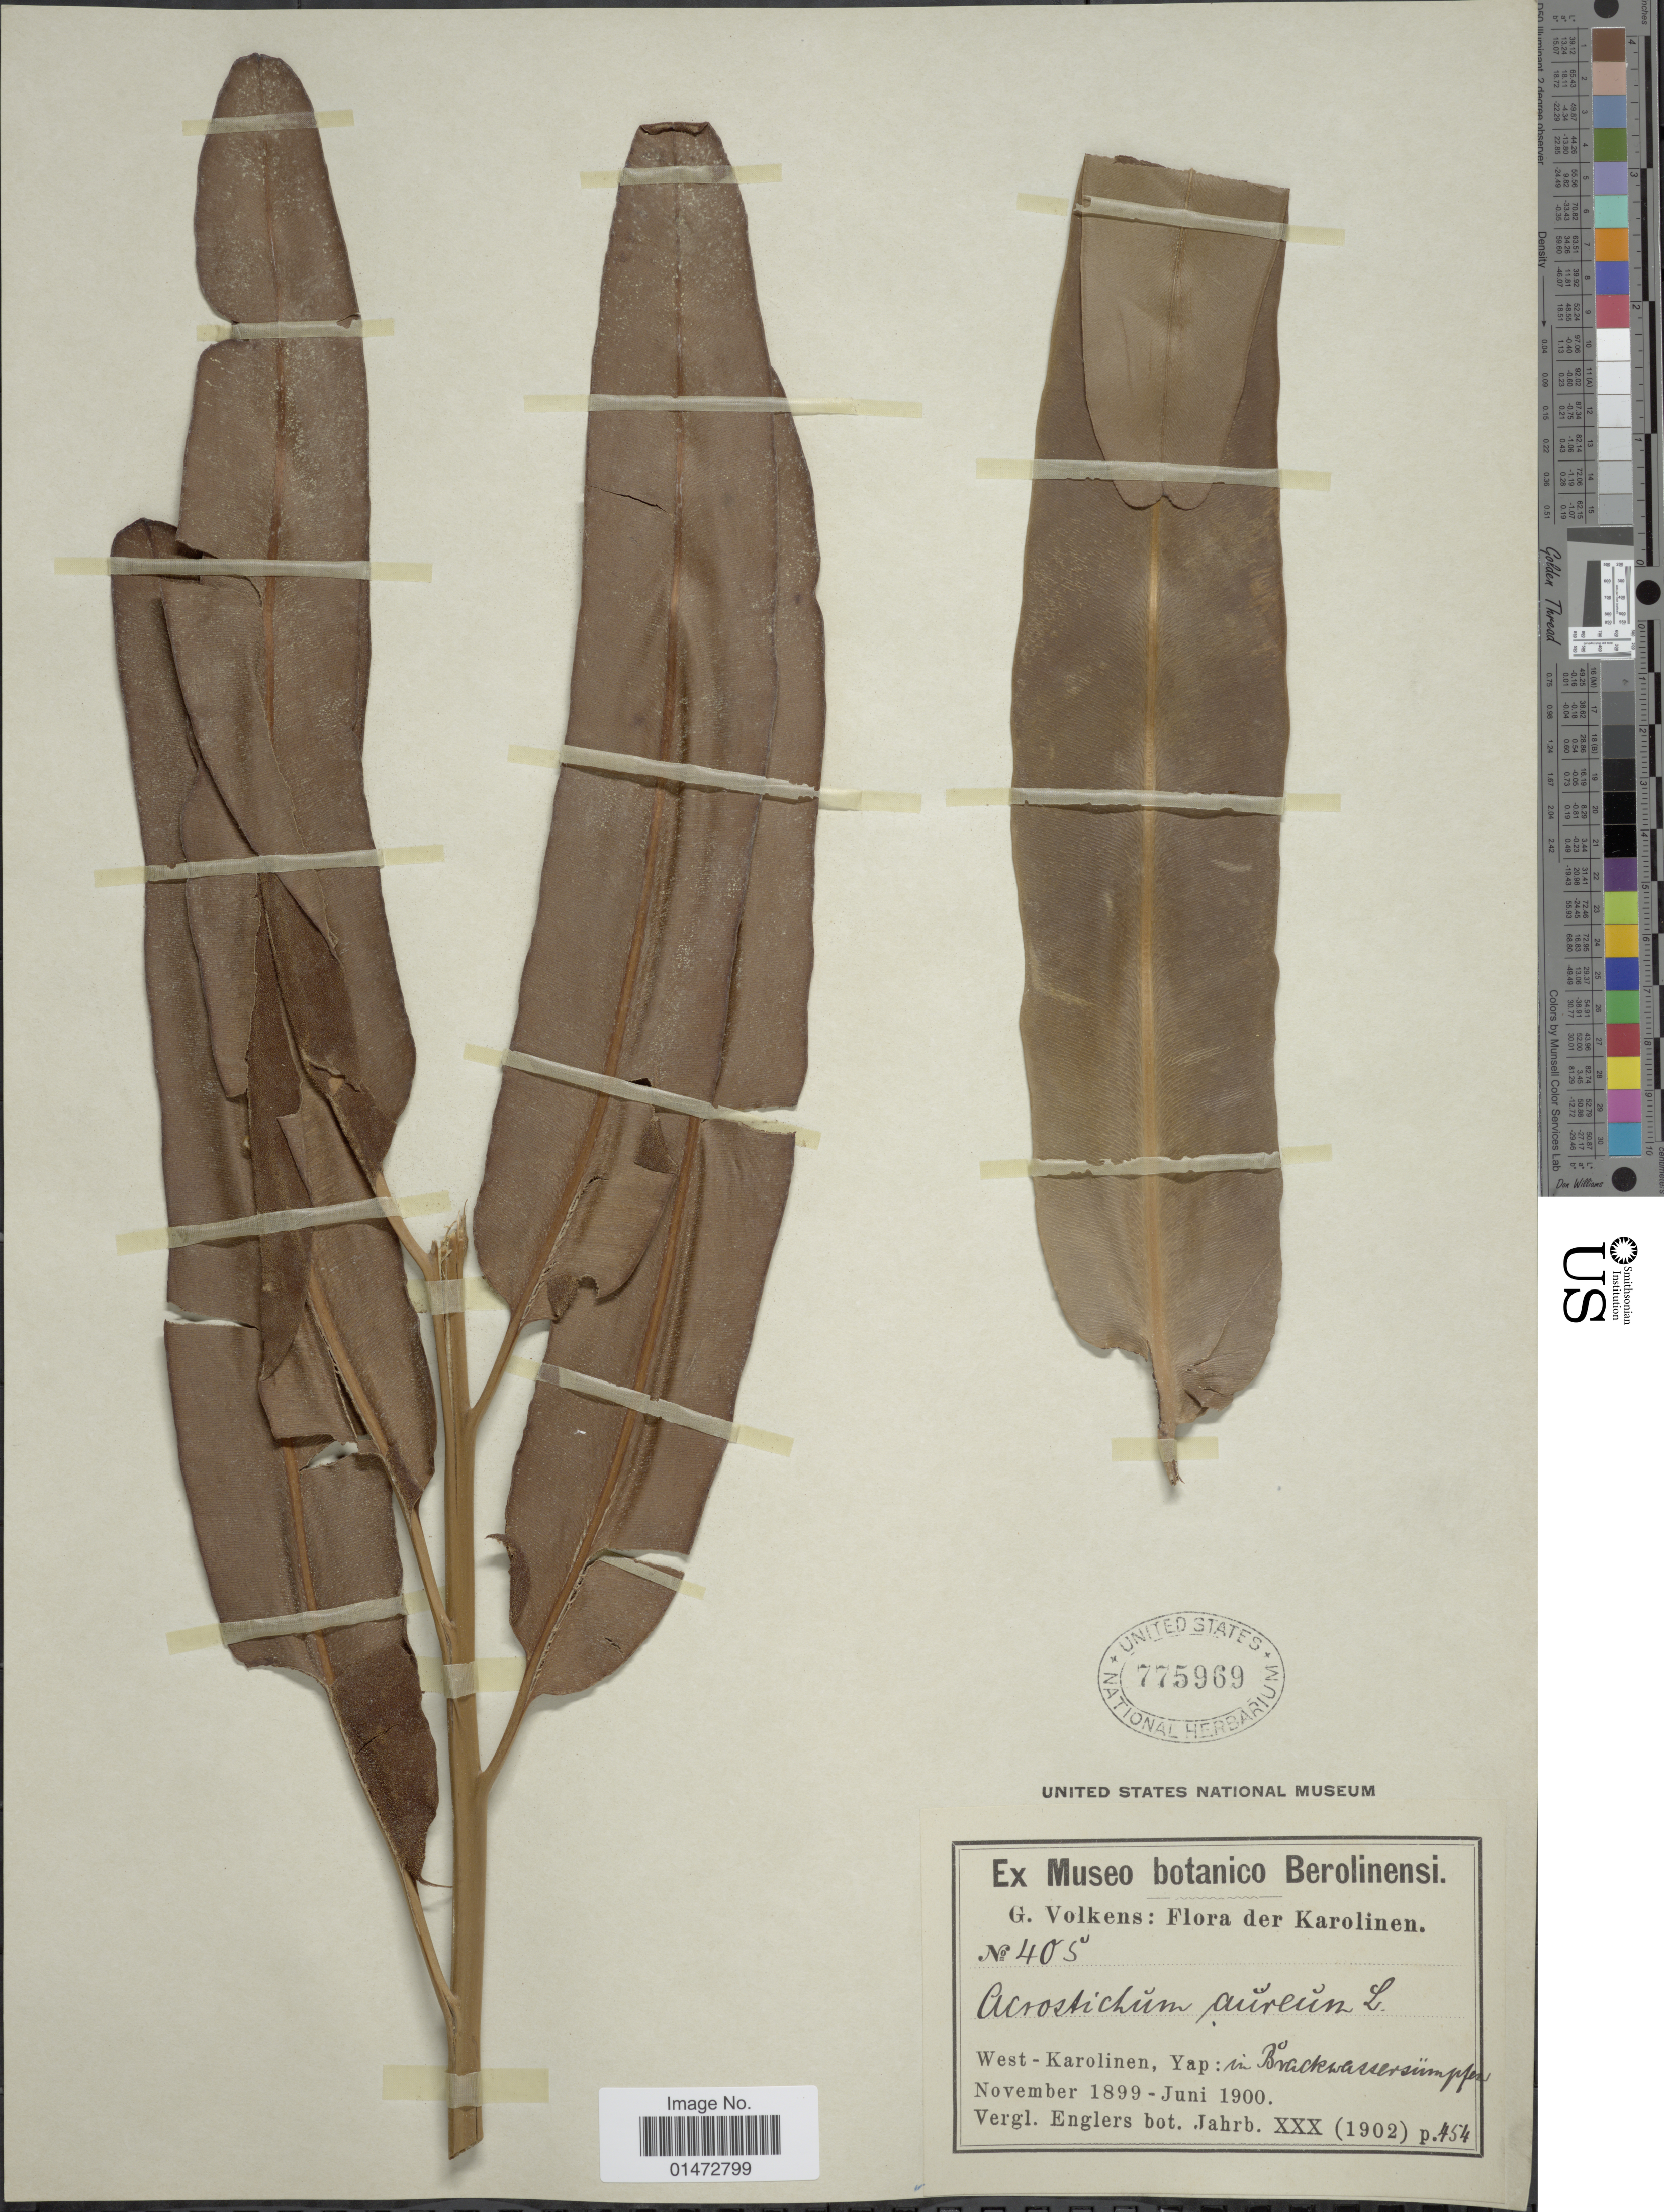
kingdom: Plantae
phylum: Tracheophyta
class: Polypodiopsida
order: Polypodiales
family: Pteridaceae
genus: Acrostichum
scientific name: Acrostichum aureum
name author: L.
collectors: G. Volkens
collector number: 405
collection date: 1899-11/1900-06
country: Micronesia, Federated States of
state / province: Yap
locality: West-Karolinen, Yap: in Brackwassersümpfen [interpreted]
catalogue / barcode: US 775969